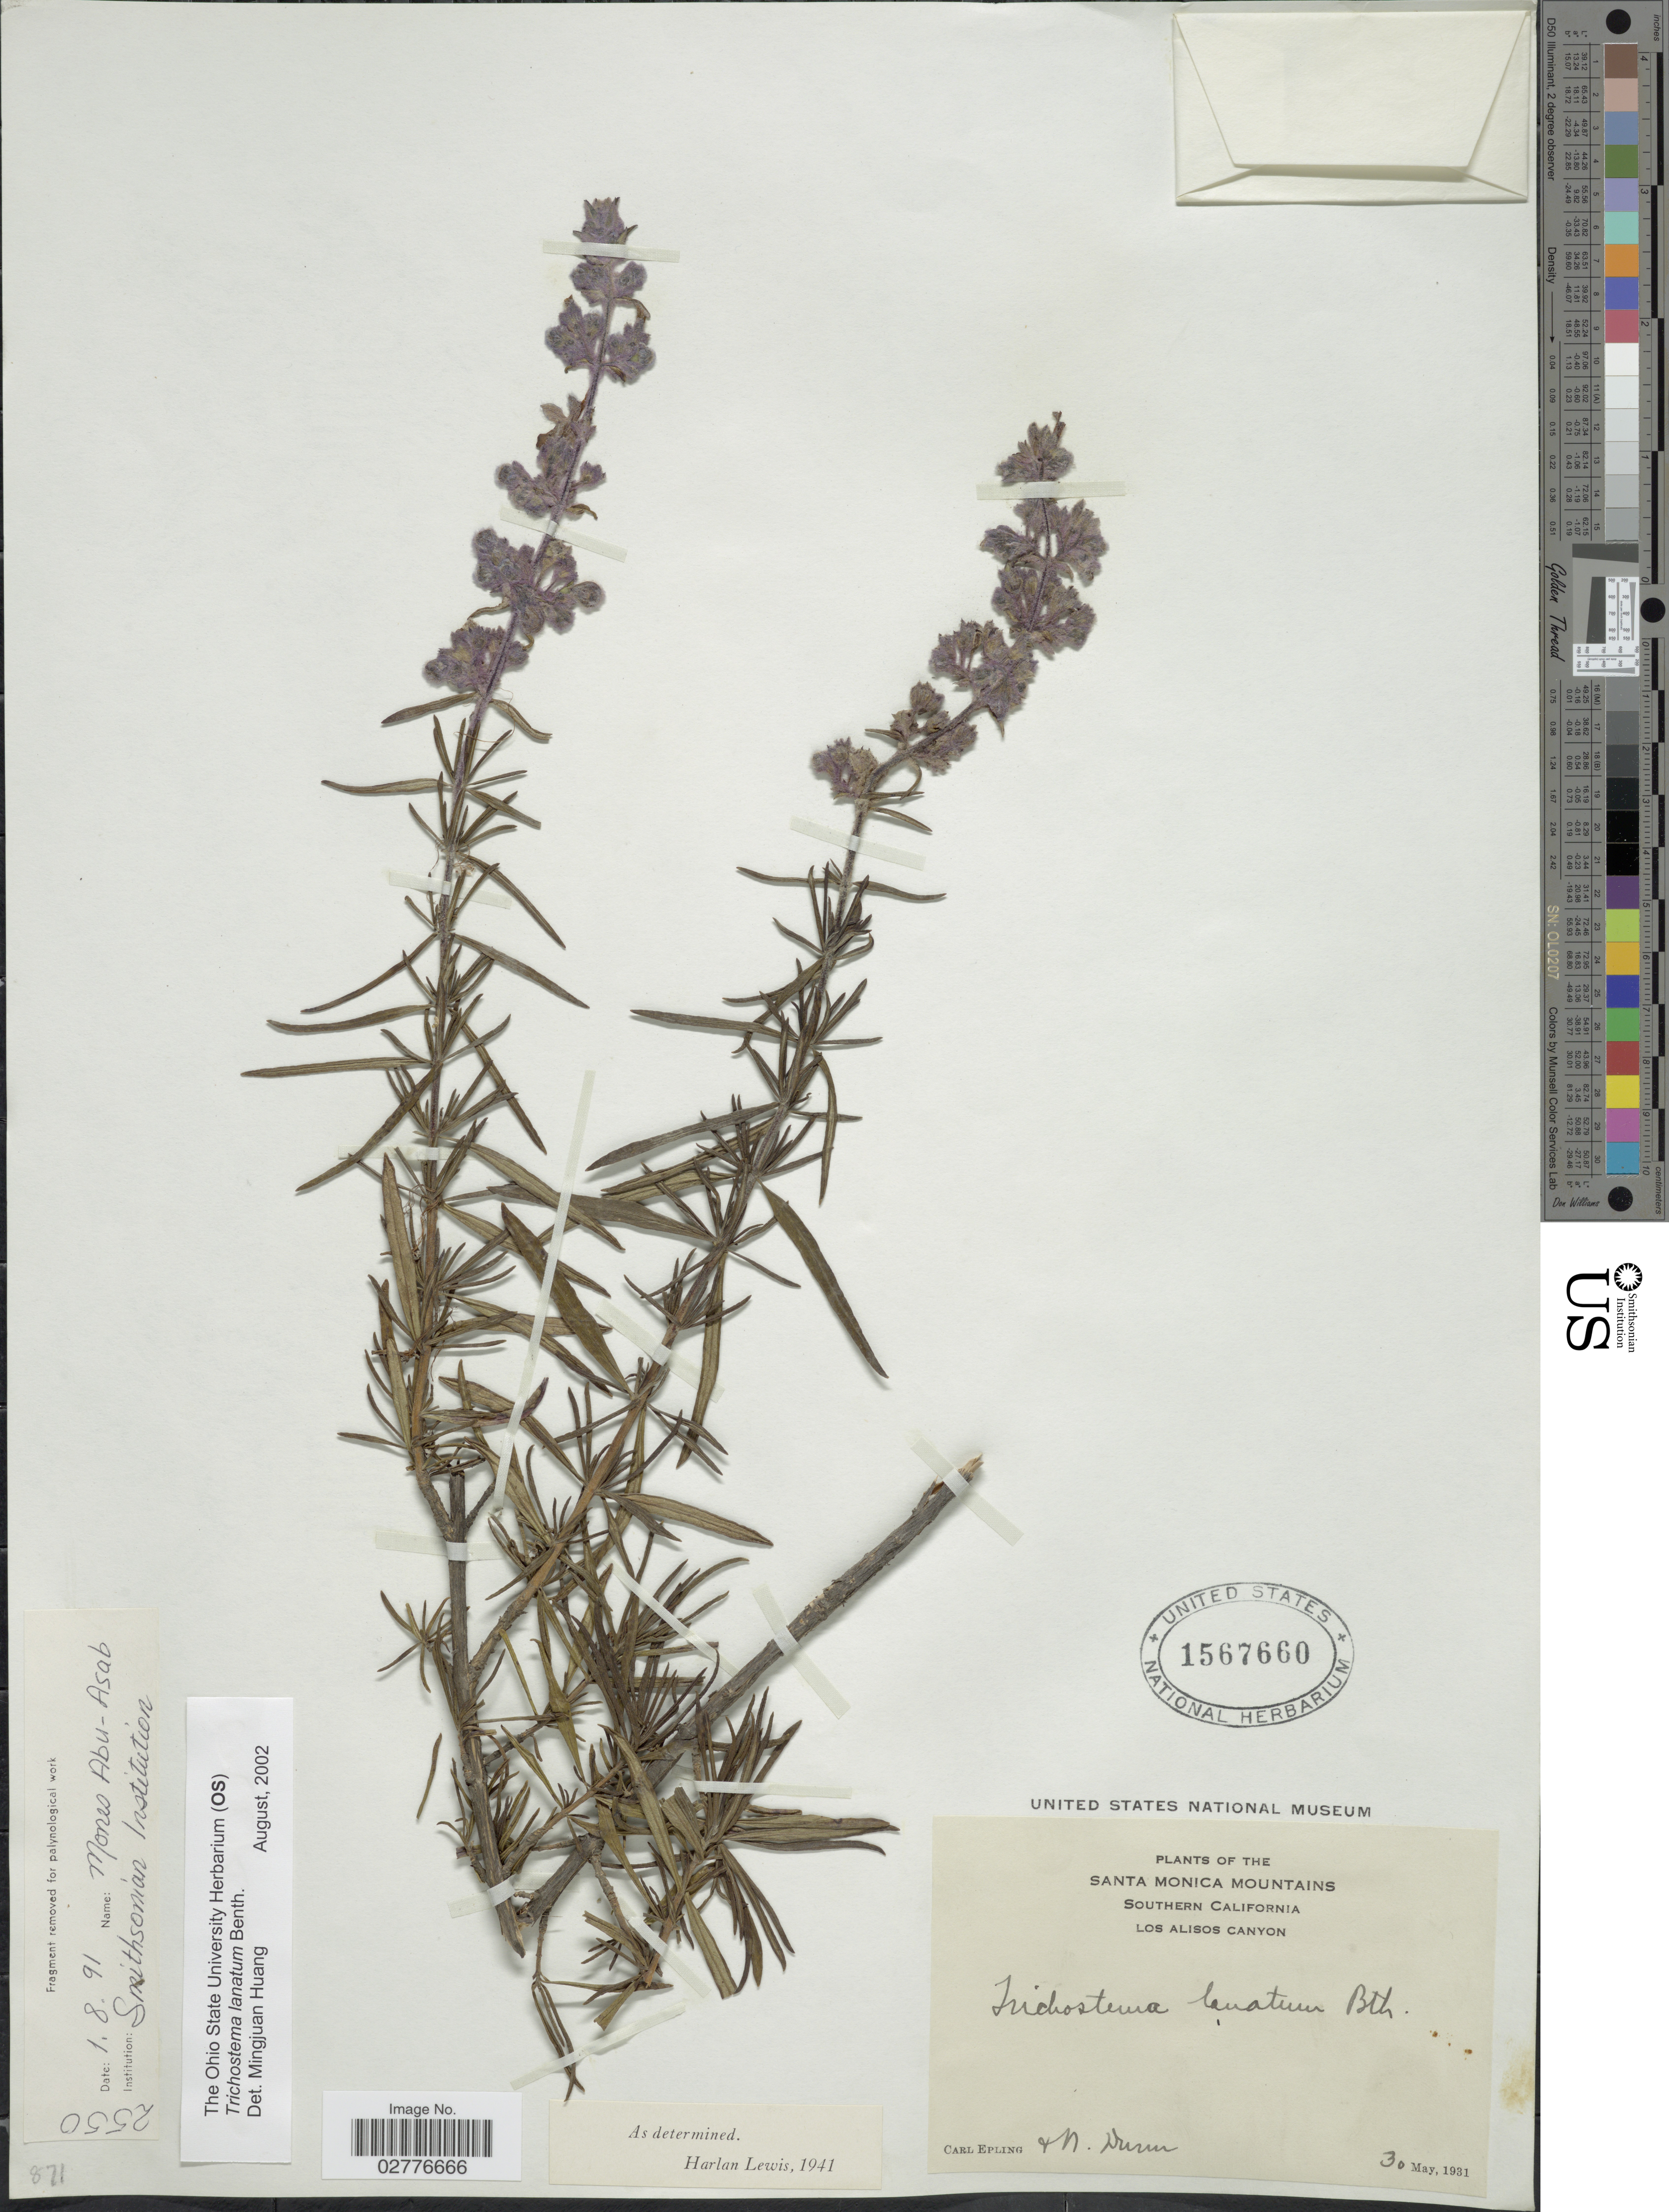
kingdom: Plantae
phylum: Tracheophyta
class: Magnoliopsida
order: Lamiales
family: Lamiaceae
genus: Trichostema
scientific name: Trichostema lanatum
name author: Benth.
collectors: -- Epling & N. Durm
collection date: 1931-05-30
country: United States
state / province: California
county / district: Los Angeles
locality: Santa Monica Mountains. Southern California. Los Alisos Canyon.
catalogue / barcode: US 1567660